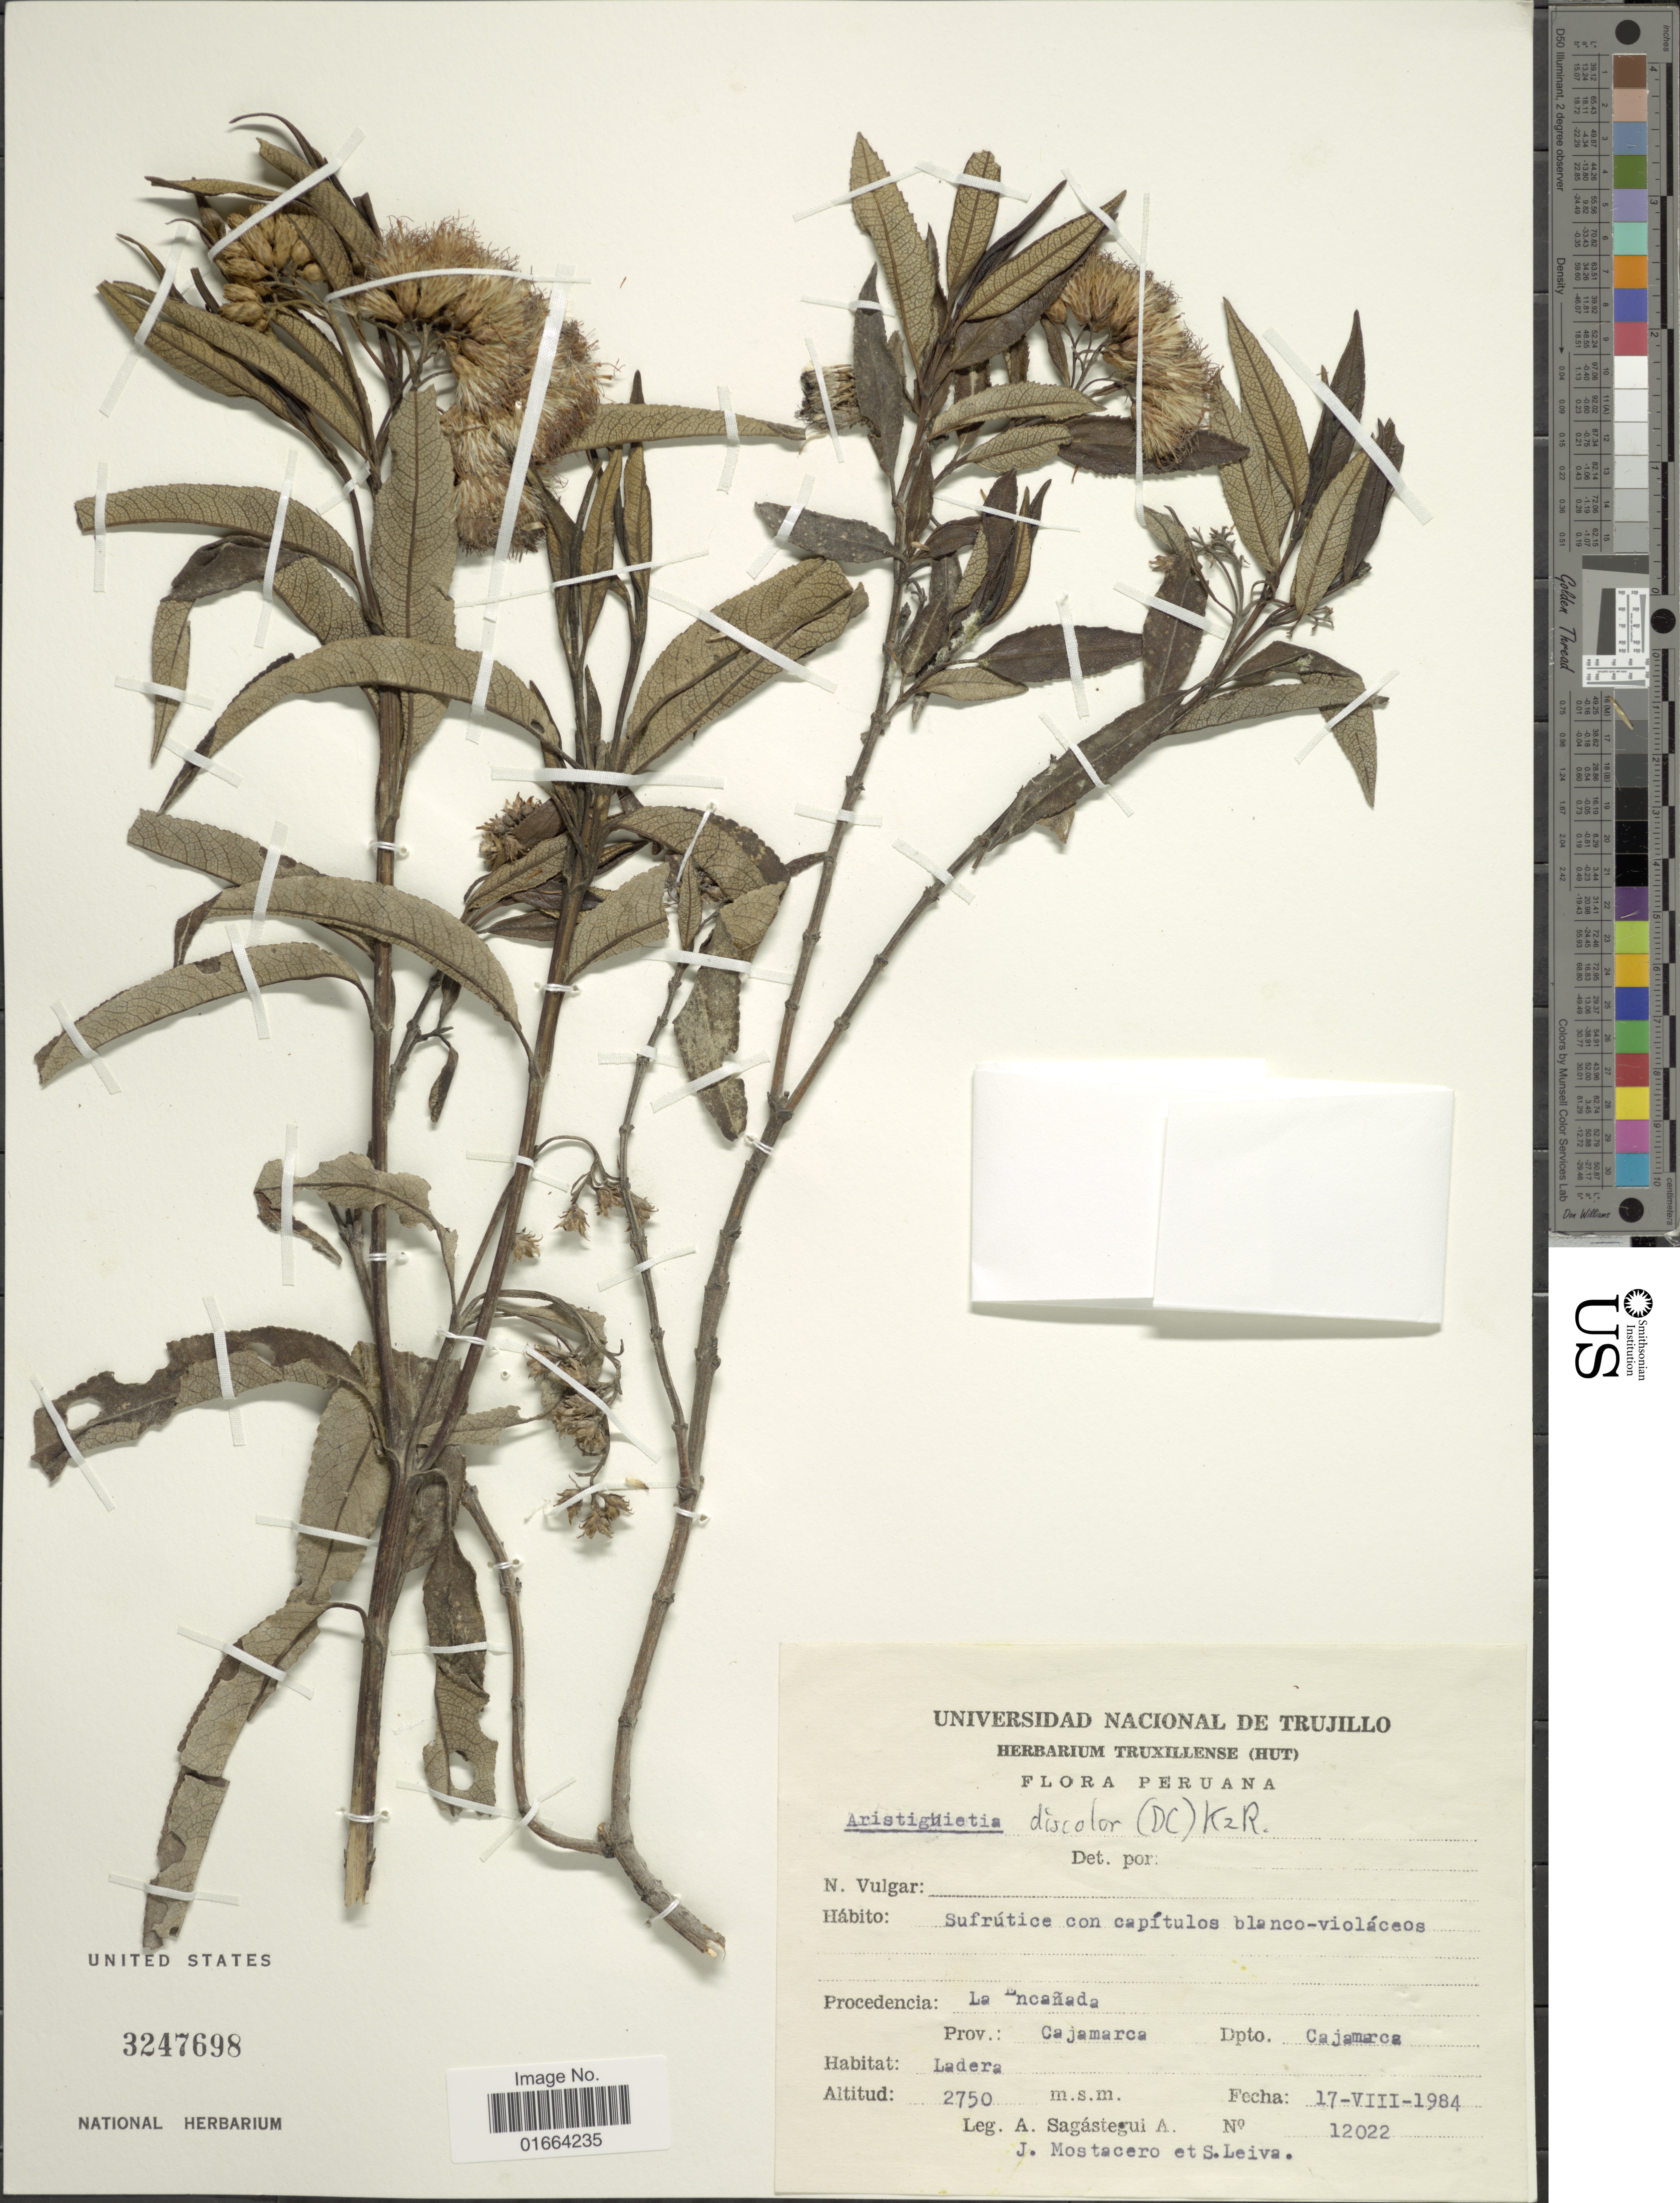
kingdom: Plantae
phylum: Tracheophyta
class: Magnoliopsida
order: Asterales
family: Asteraceae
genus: Aristeguietia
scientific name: Aristeguietia discolor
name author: (DC.) R.M. King & H. Rob.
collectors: A. Sagástegui A., J. Mostacero & S. Leiva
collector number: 12022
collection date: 1984-08-17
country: Peru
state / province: Cajamarca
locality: La Encañada. Prov. Cajamarca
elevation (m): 2750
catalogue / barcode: US 3247698